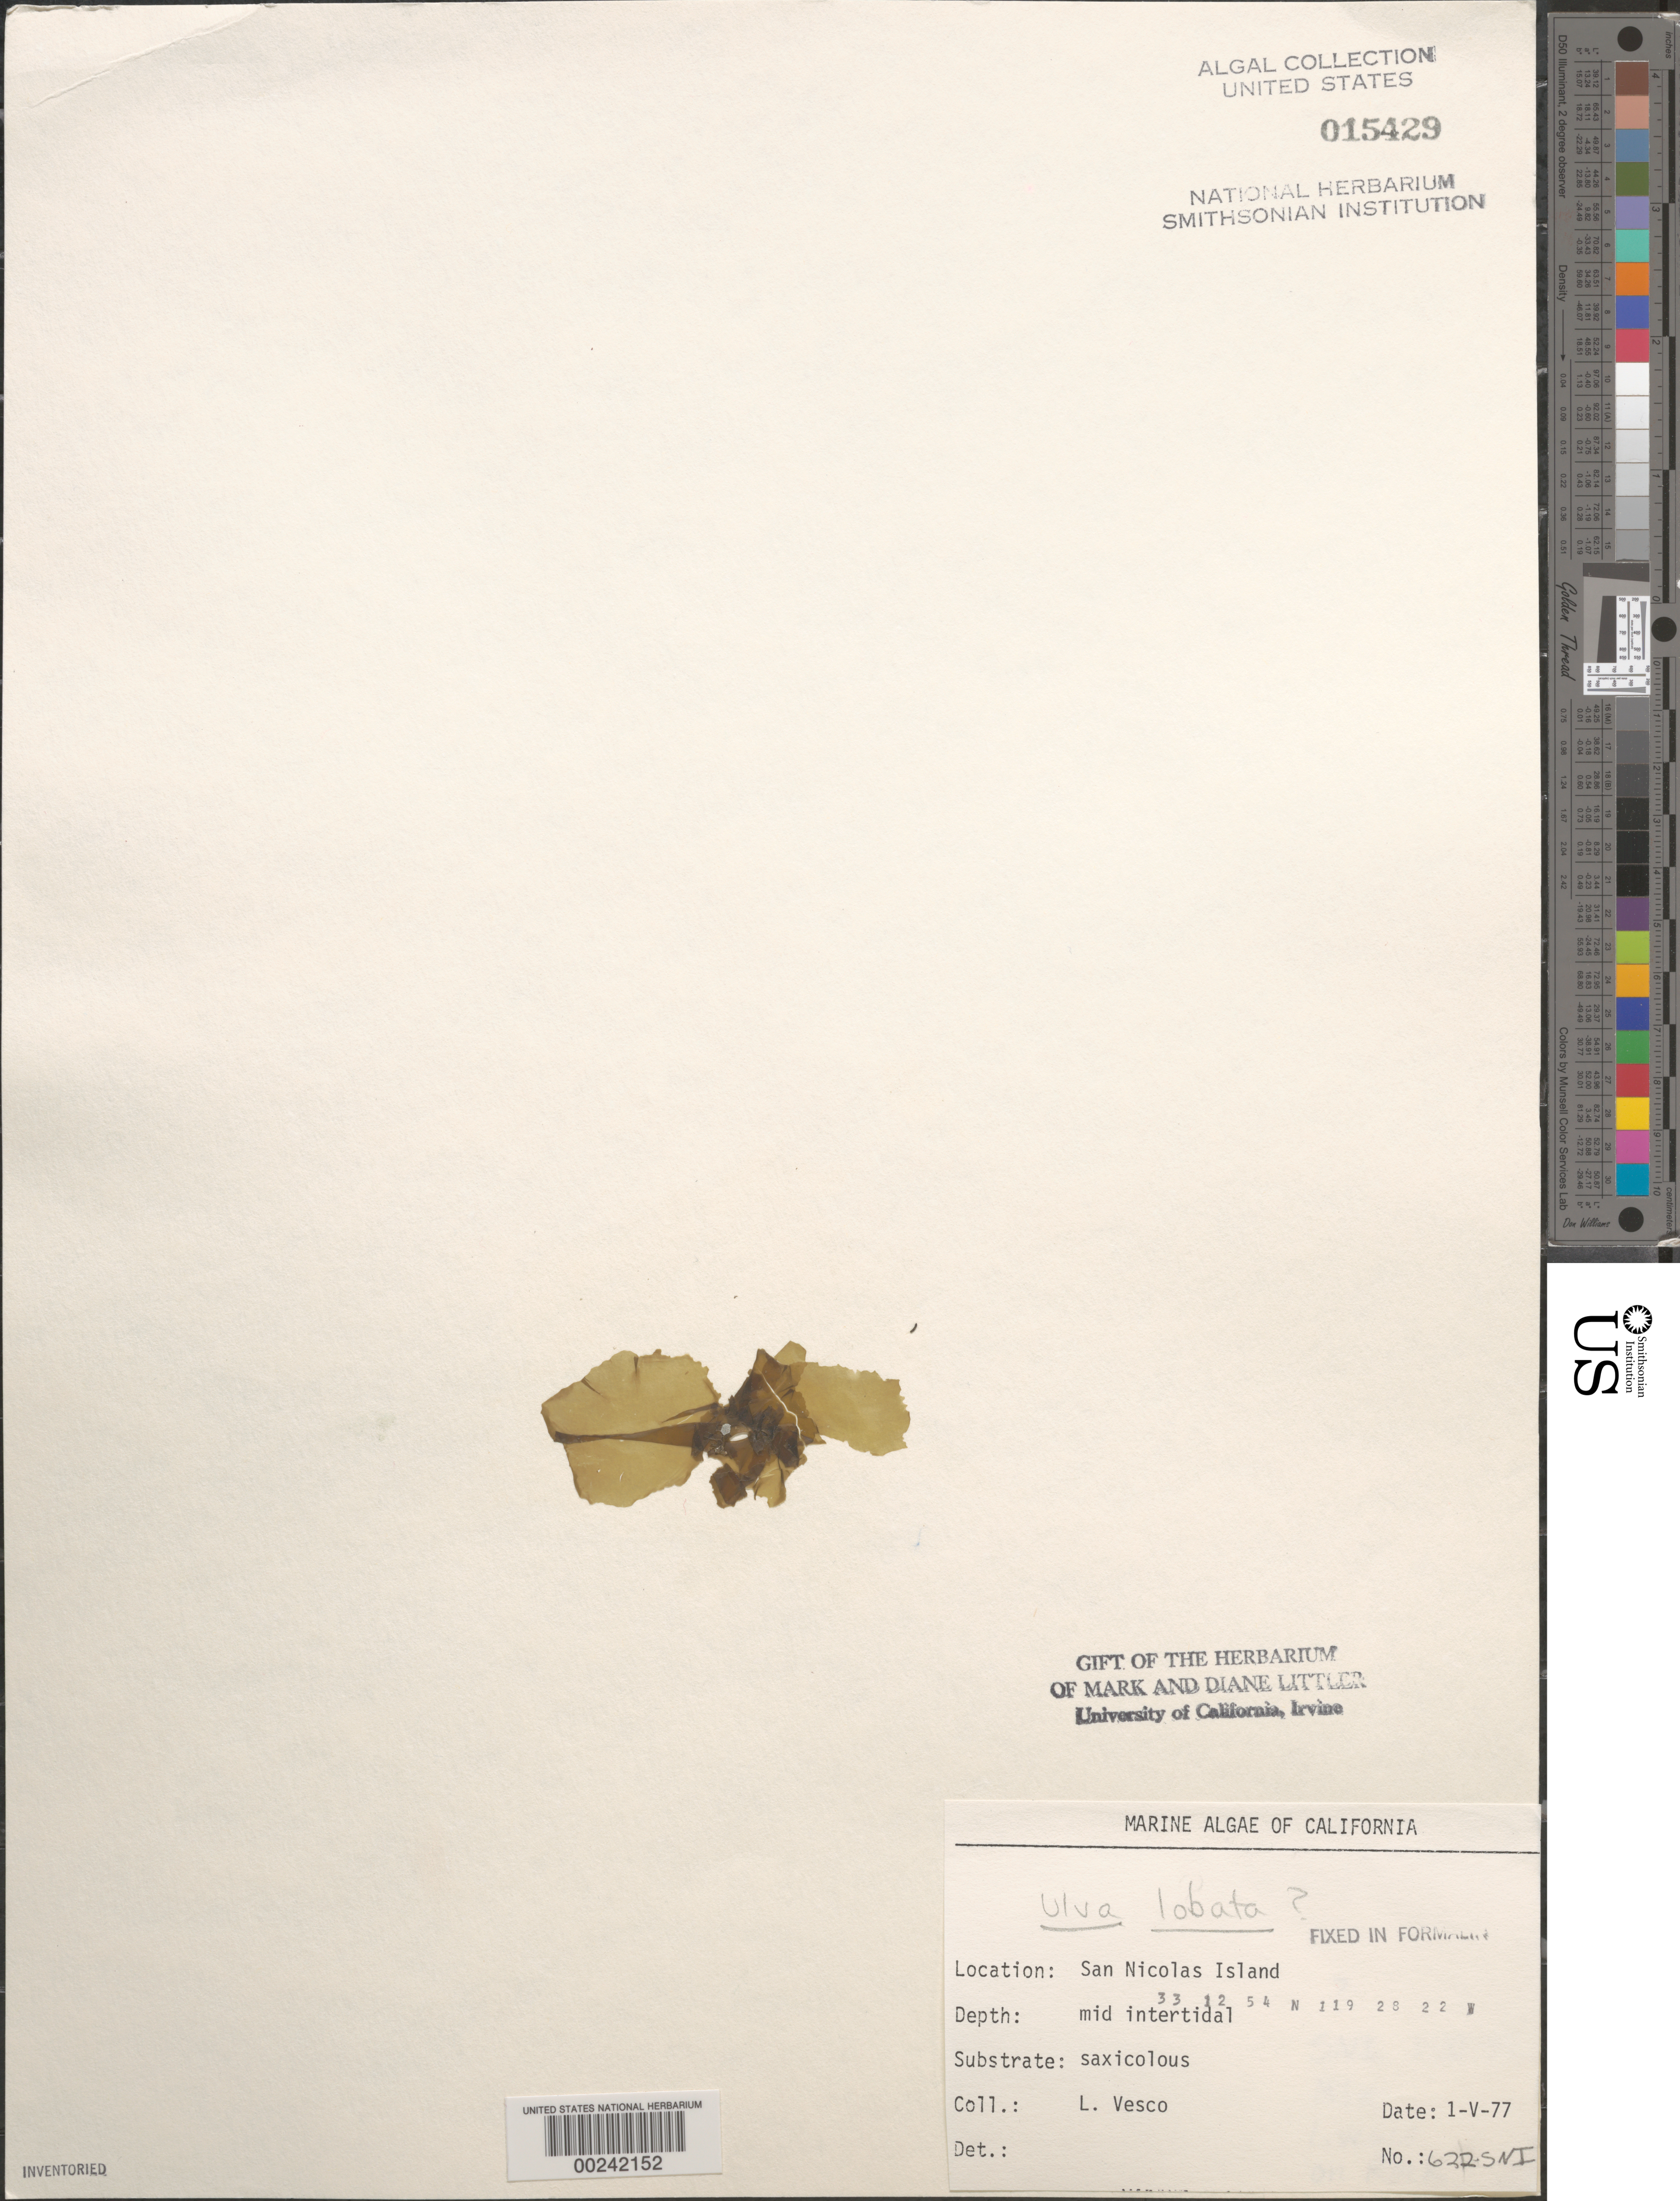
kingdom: Plantae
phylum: Chlorophyta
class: Ulvophyceae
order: Ulvales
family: Ulvaceae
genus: Ulva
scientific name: Ulva lactuca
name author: L.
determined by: Algae name updating Project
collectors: L. Vesco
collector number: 622-sni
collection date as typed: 01 May 1977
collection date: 1977-05-01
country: United States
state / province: California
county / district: Ventura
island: San Nicolas Island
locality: Dutch Harbor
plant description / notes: BLM-SOCALBIGHT Rocky Intertidal Survey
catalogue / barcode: US 15429